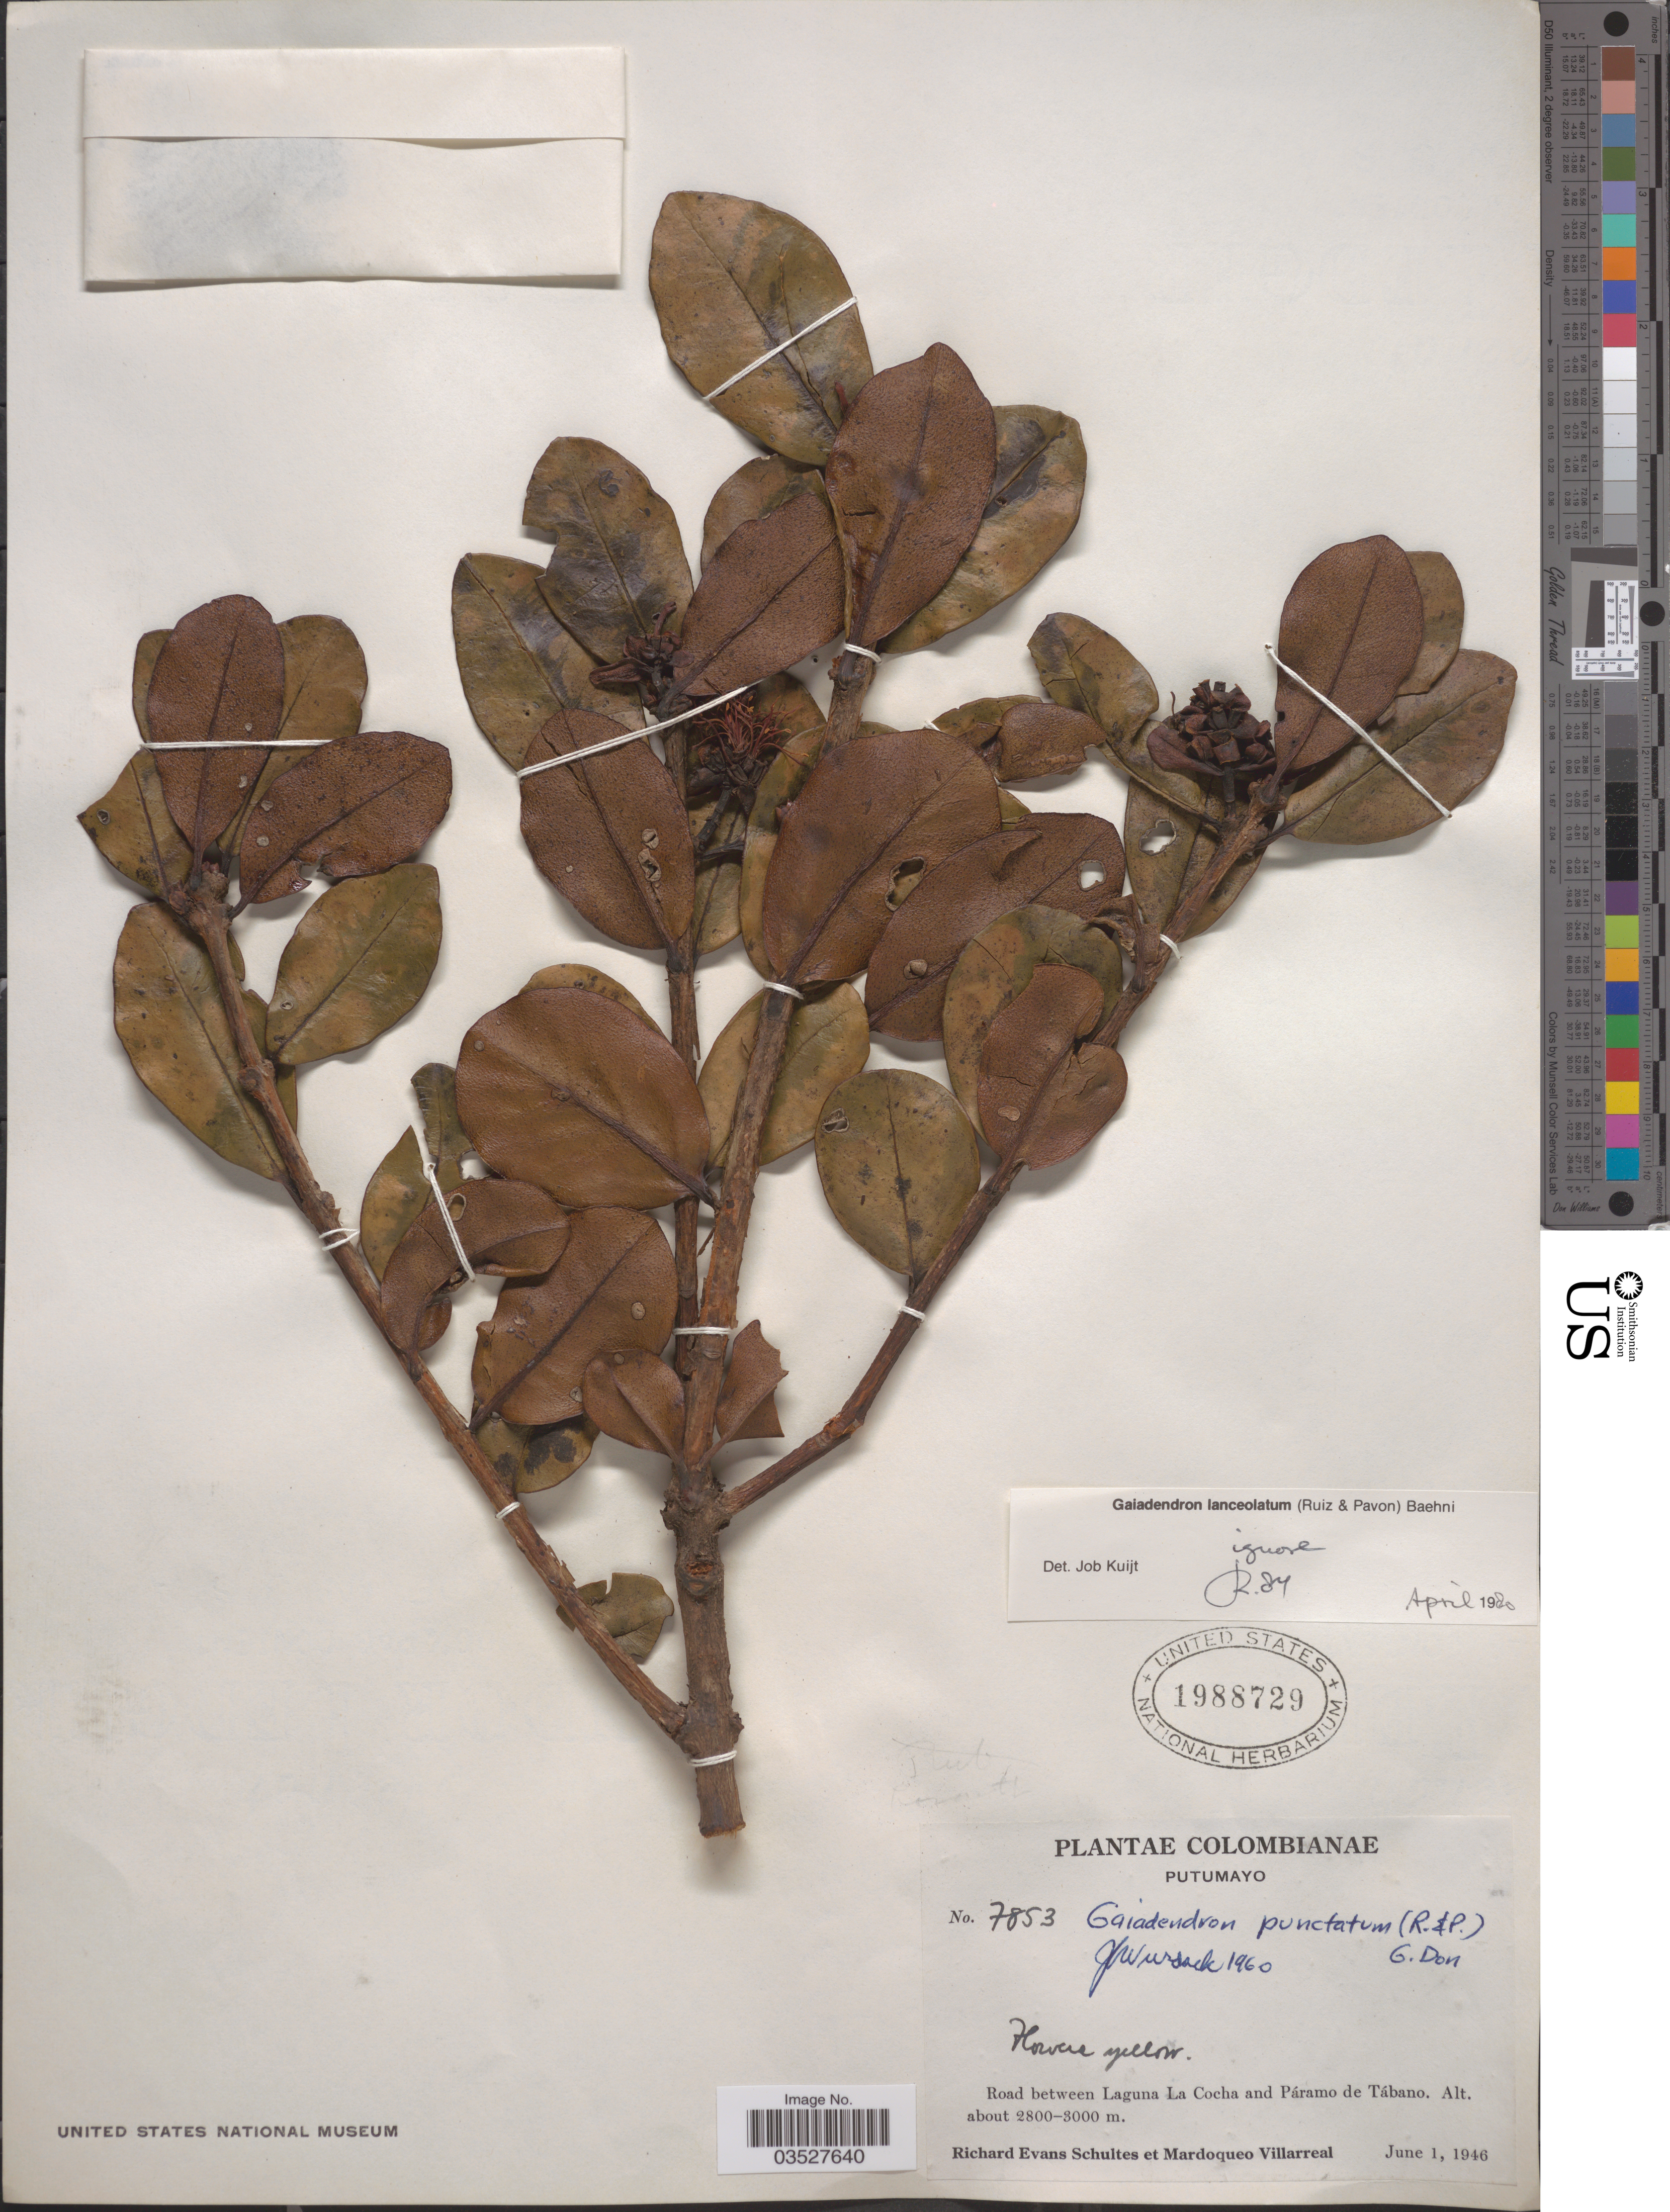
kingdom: Plantae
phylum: Tracheophyta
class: Magnoliopsida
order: Santalales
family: Loranthaceae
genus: Gaiadendron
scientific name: Gaiadendron punctatum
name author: (Ruiz & Pav.) G. Don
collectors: R. E. Schultes & M. Villarreal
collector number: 7853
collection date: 1946-06-01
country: Colombia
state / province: Putumayo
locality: Road between Laguna La Cocha and Páramo de Tábano.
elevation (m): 2800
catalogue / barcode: US 1988729